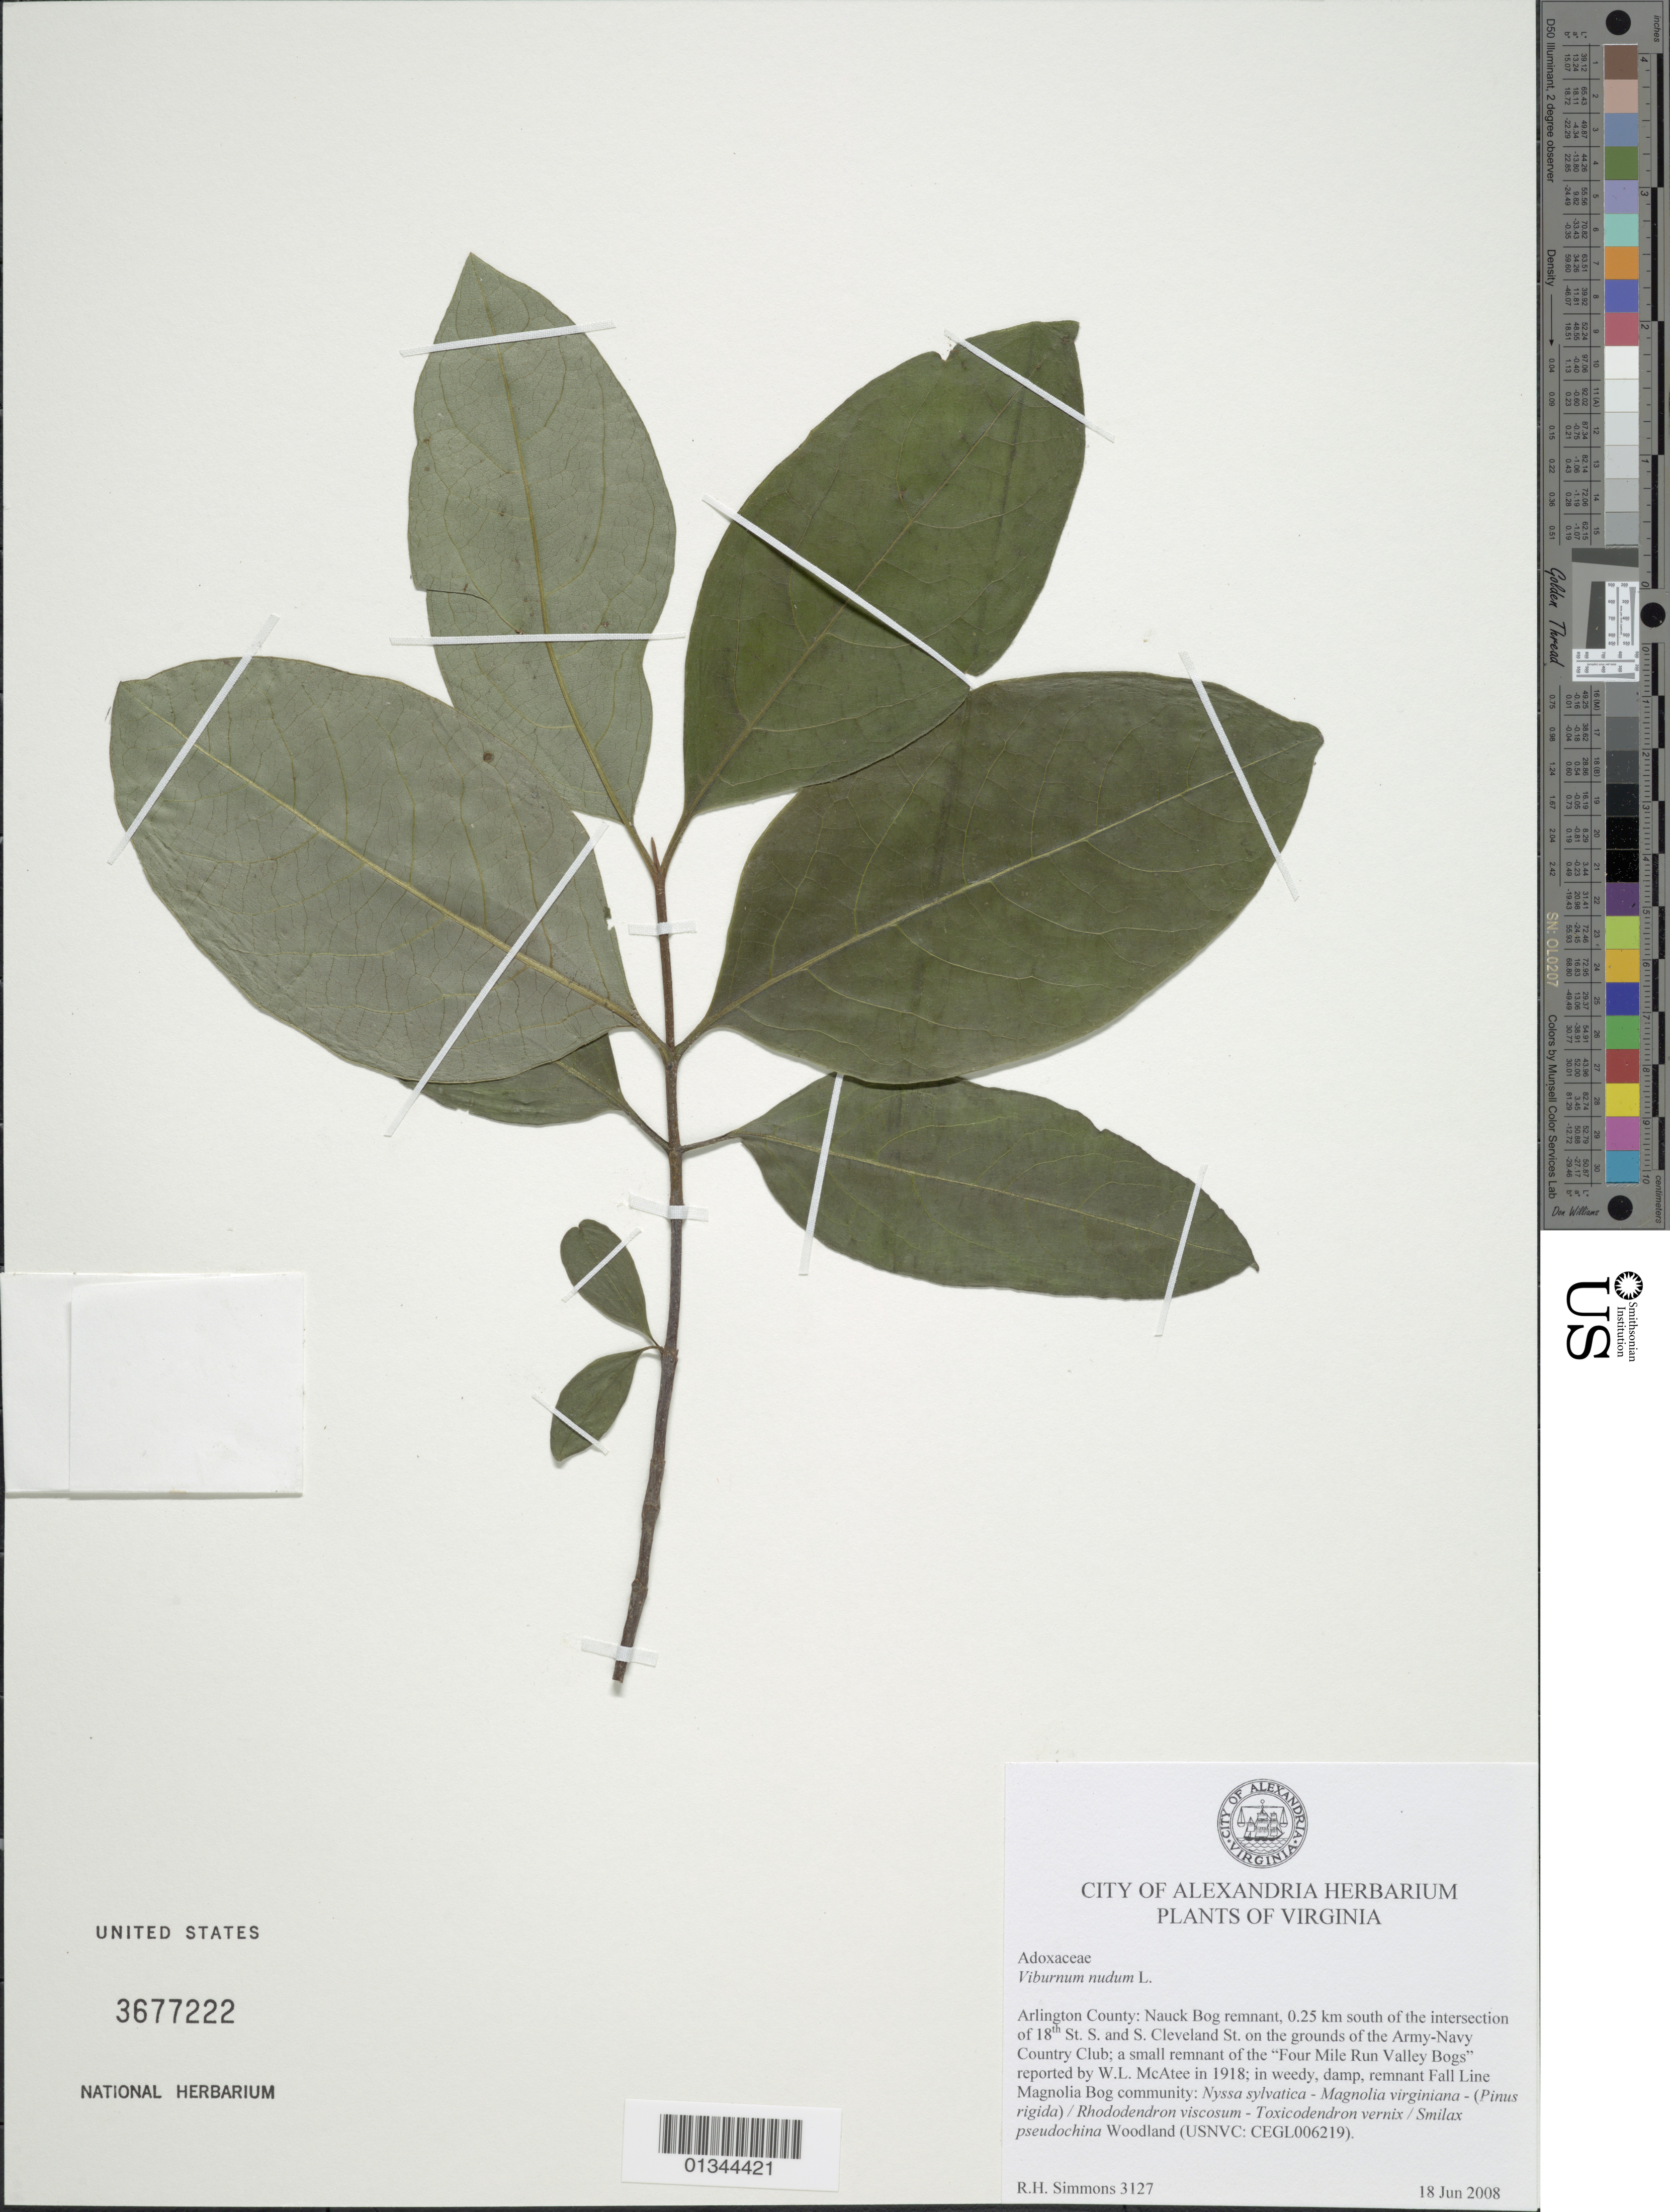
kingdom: Plantae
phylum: Tracheophyta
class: Magnoliopsida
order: Dipsacales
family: Viburnaceae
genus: Viburnum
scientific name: Viburnum nudum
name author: L.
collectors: R. H. Simmons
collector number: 3127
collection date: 2008-06-18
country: United States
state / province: Virginia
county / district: Arlington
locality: Nauck Bog remnant, 0.25 km south of the intersection of 18th St. S and S. Cleveland St. on the grounds of theh Army-Navy Country Club; a small remnant of the "Four Mile Run Valley Bogs" reported by W. L. McAtee in 1918.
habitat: Woodland.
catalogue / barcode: US 3677222